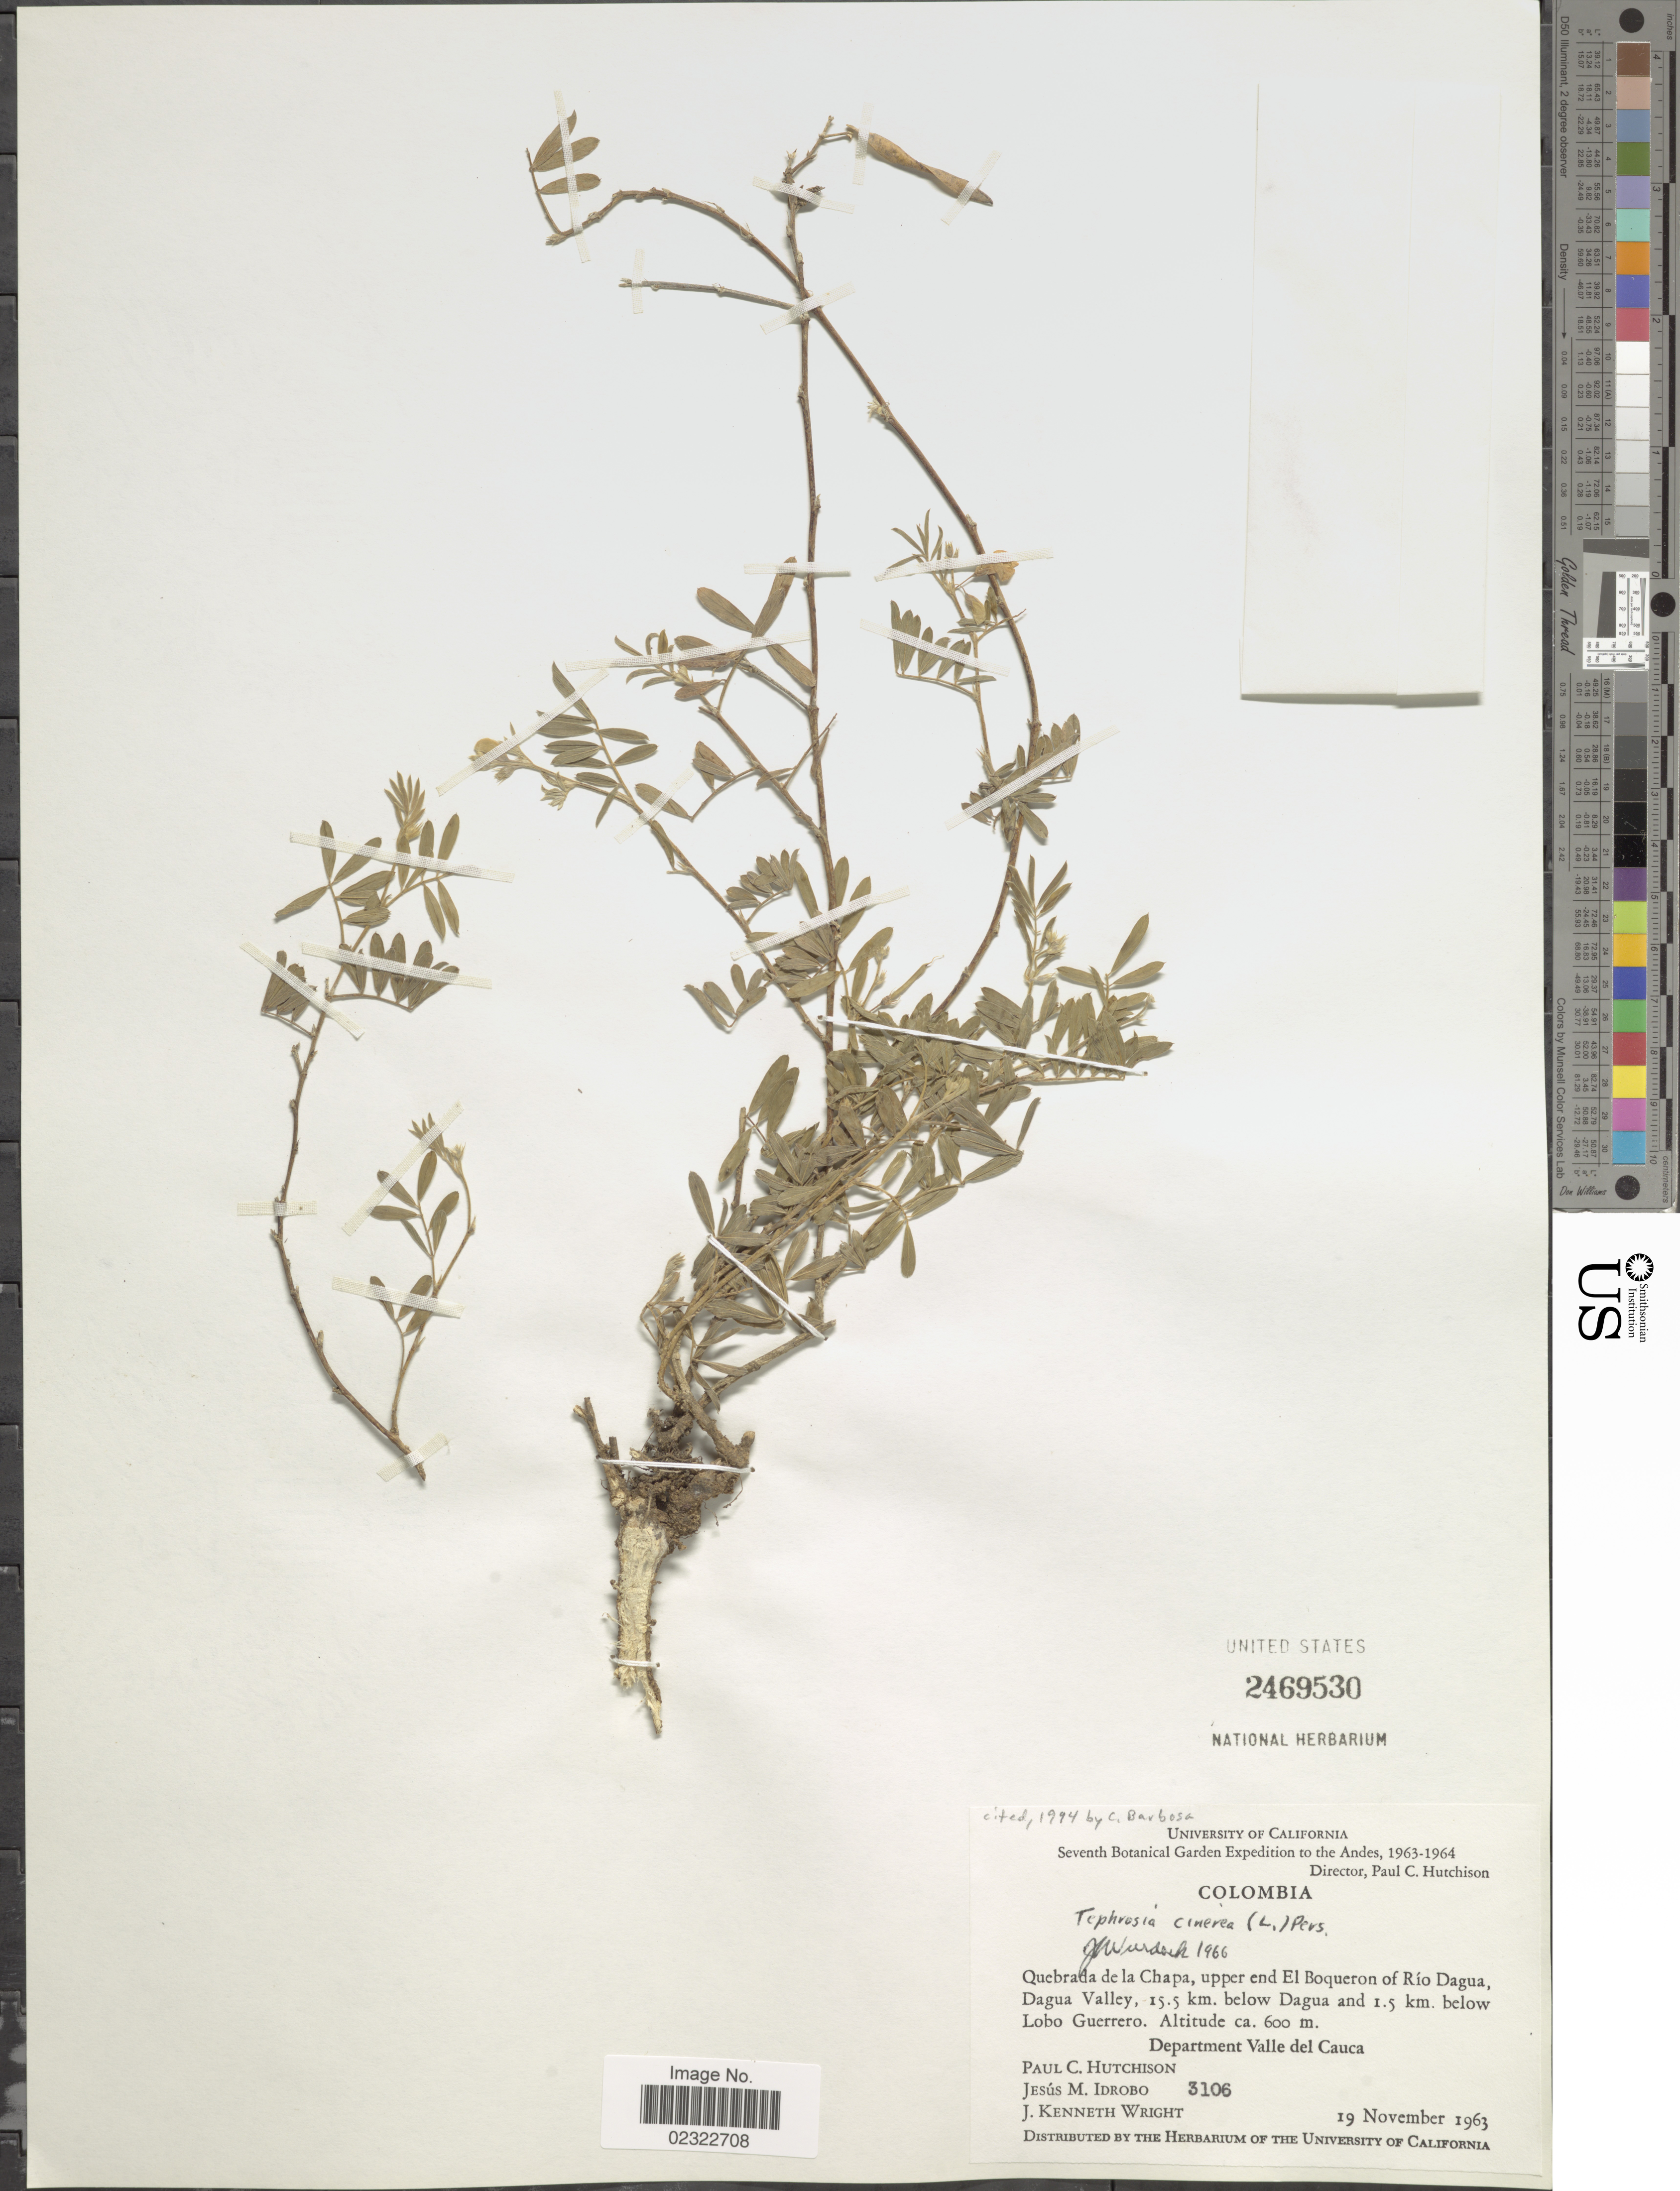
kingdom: Plantae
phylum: Tracheophyta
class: Magnoliopsida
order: Fabales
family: Fabaceae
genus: Tephrosia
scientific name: Tephrosia cinerea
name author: (L.) Pers.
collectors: P. C. Hutchison, J. M. Idrobo & J. K. Wright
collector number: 3106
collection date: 1963-11-19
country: Colombia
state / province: Valle del Cauca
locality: Quebrada de la Chapa, upper end El Boqueron of Rio Dagua, Dagua Valley, 15.5 km. below Dagua and 1.5 km. below Lobo Guerrero.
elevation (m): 600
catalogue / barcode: US 2469530